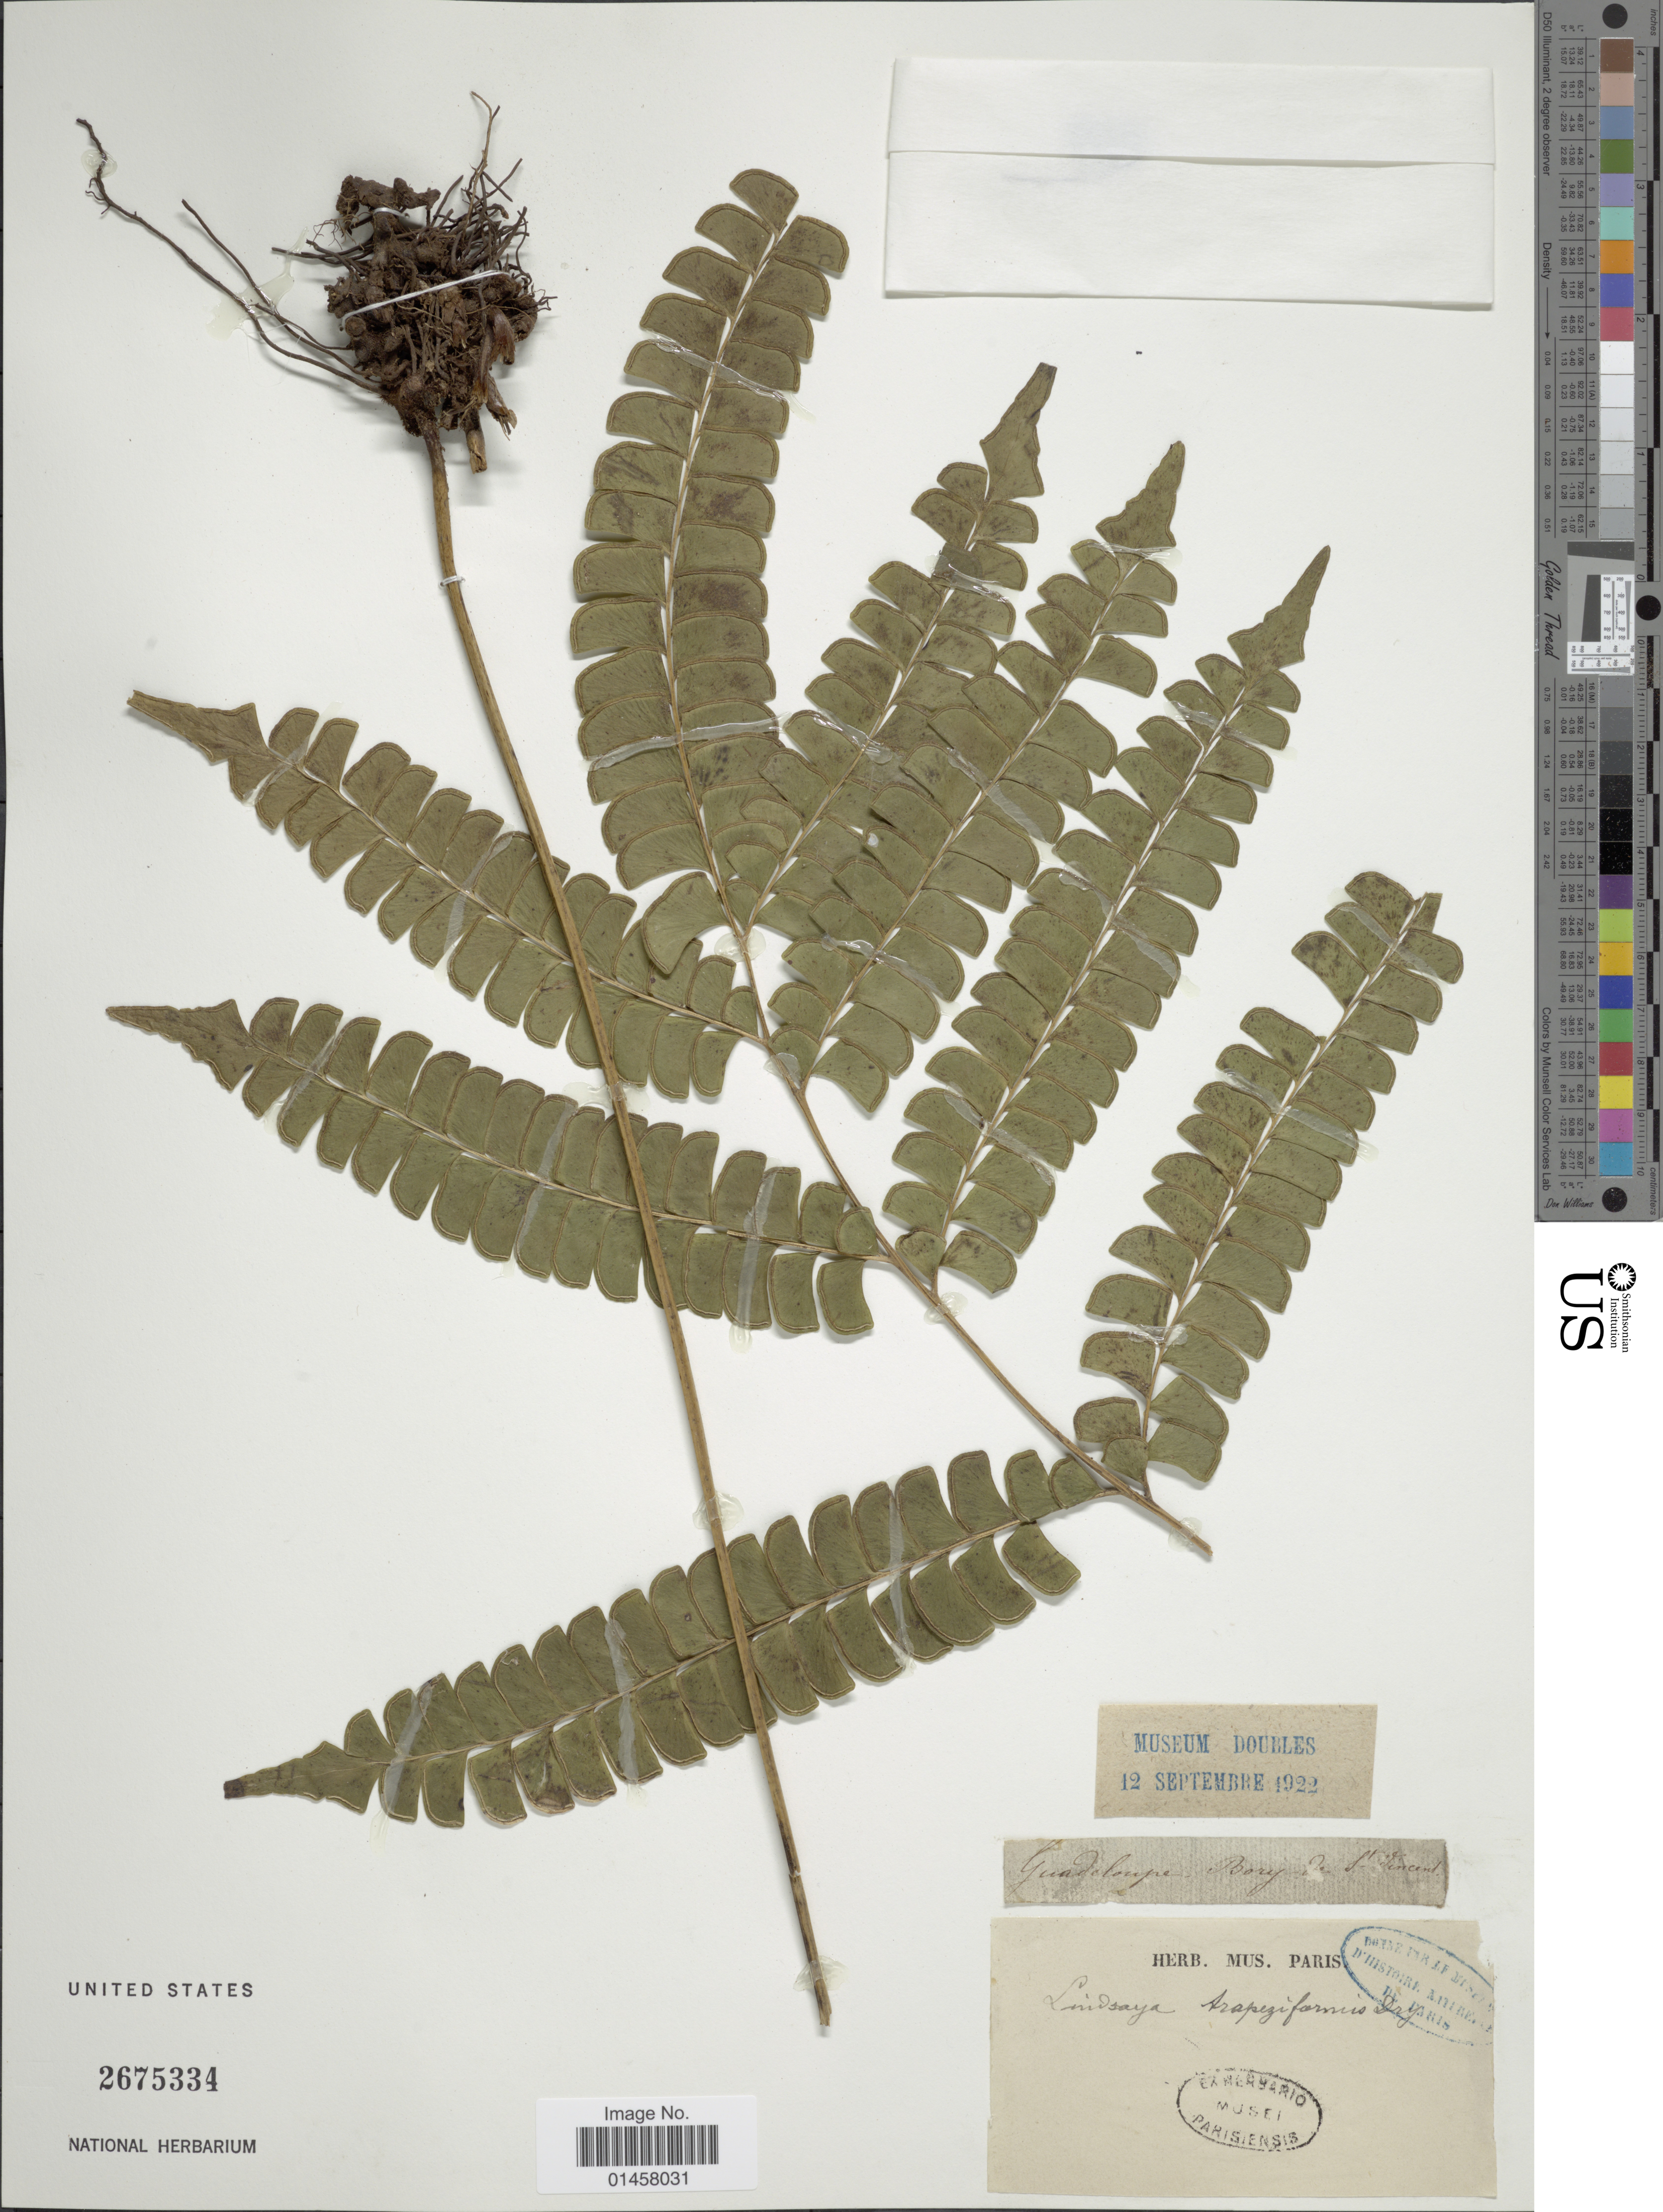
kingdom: Plantae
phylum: Tracheophyta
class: Polypodiopsida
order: Polypodiales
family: Lindsaeaceae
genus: Lindsaea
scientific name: Lindsaea lancea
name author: (L.) Bedd.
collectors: ex herb. Mus. Paris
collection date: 1922-09-12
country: Guadeloupe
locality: Guadeloupe, Bory de St. Vincent [interpreted]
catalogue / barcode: US 2675334